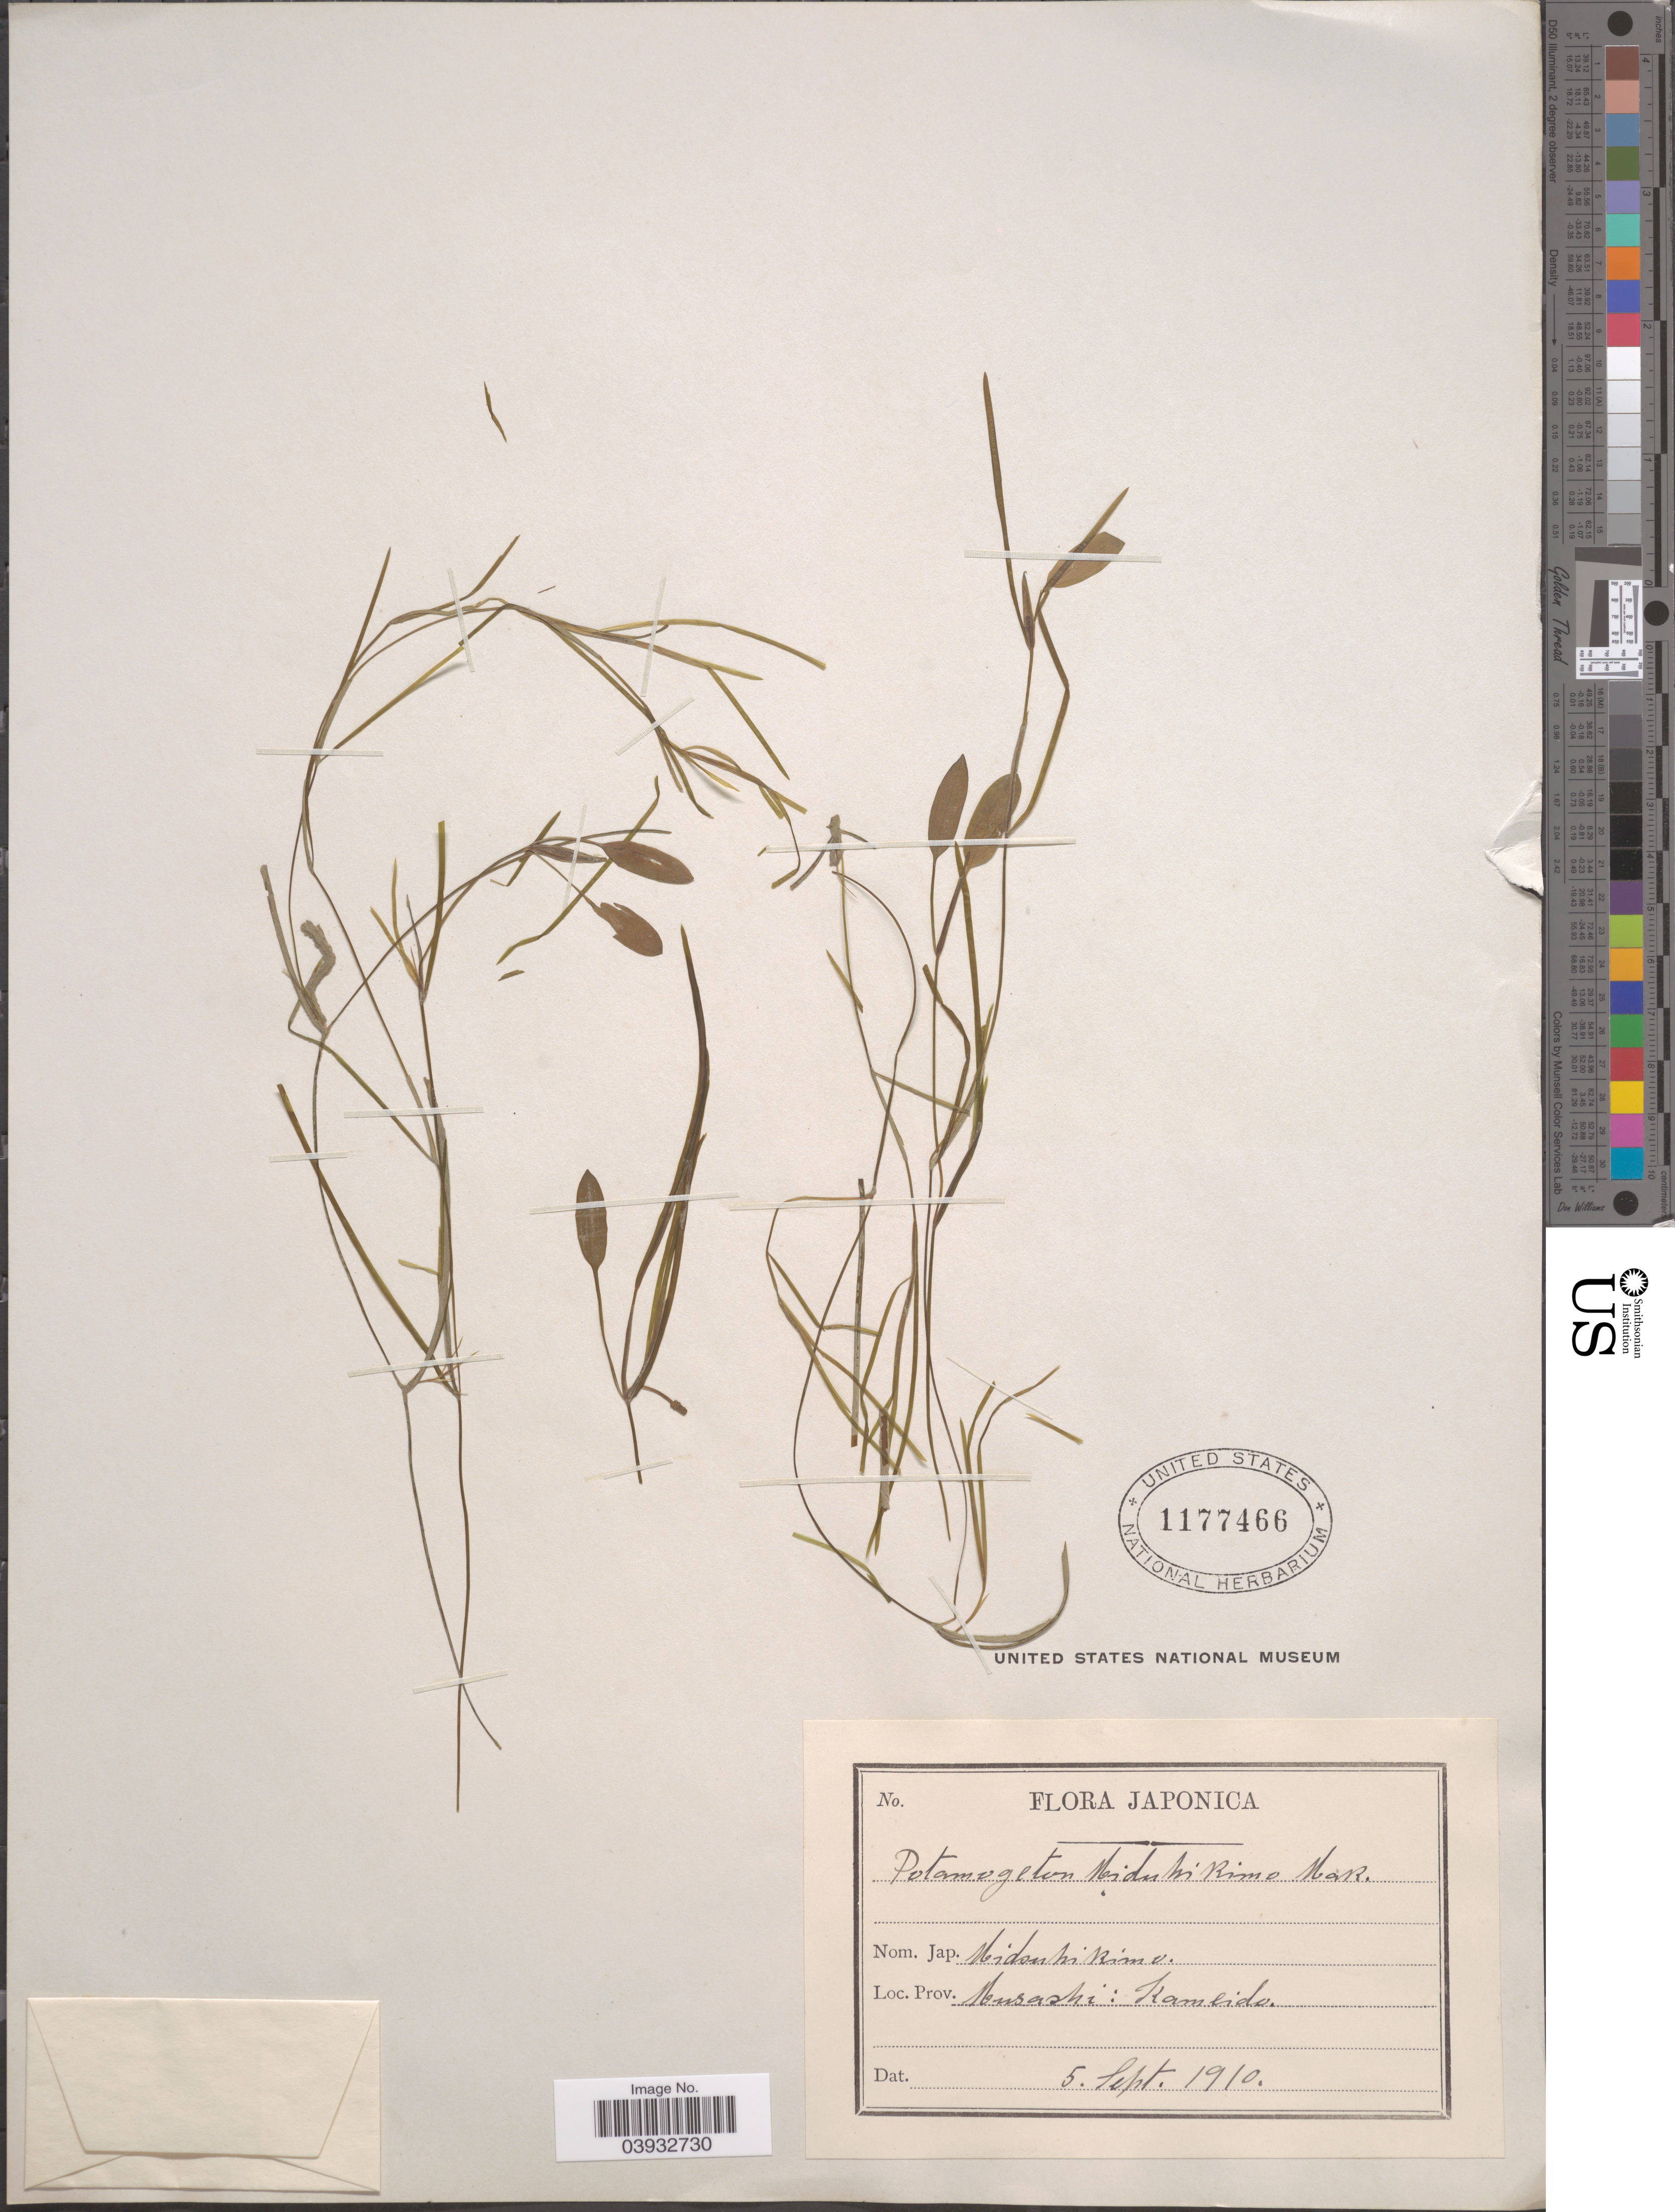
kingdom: Plantae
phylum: Tracheophyta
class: Liliopsida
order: Alismatales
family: Potamogetonaceae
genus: Potamogeton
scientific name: Potamogeton octandrus var. mizuhikimo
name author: (Makino) H. Hara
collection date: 1910-09-05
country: Japan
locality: Musashi: Kamlido.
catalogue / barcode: US 1177466